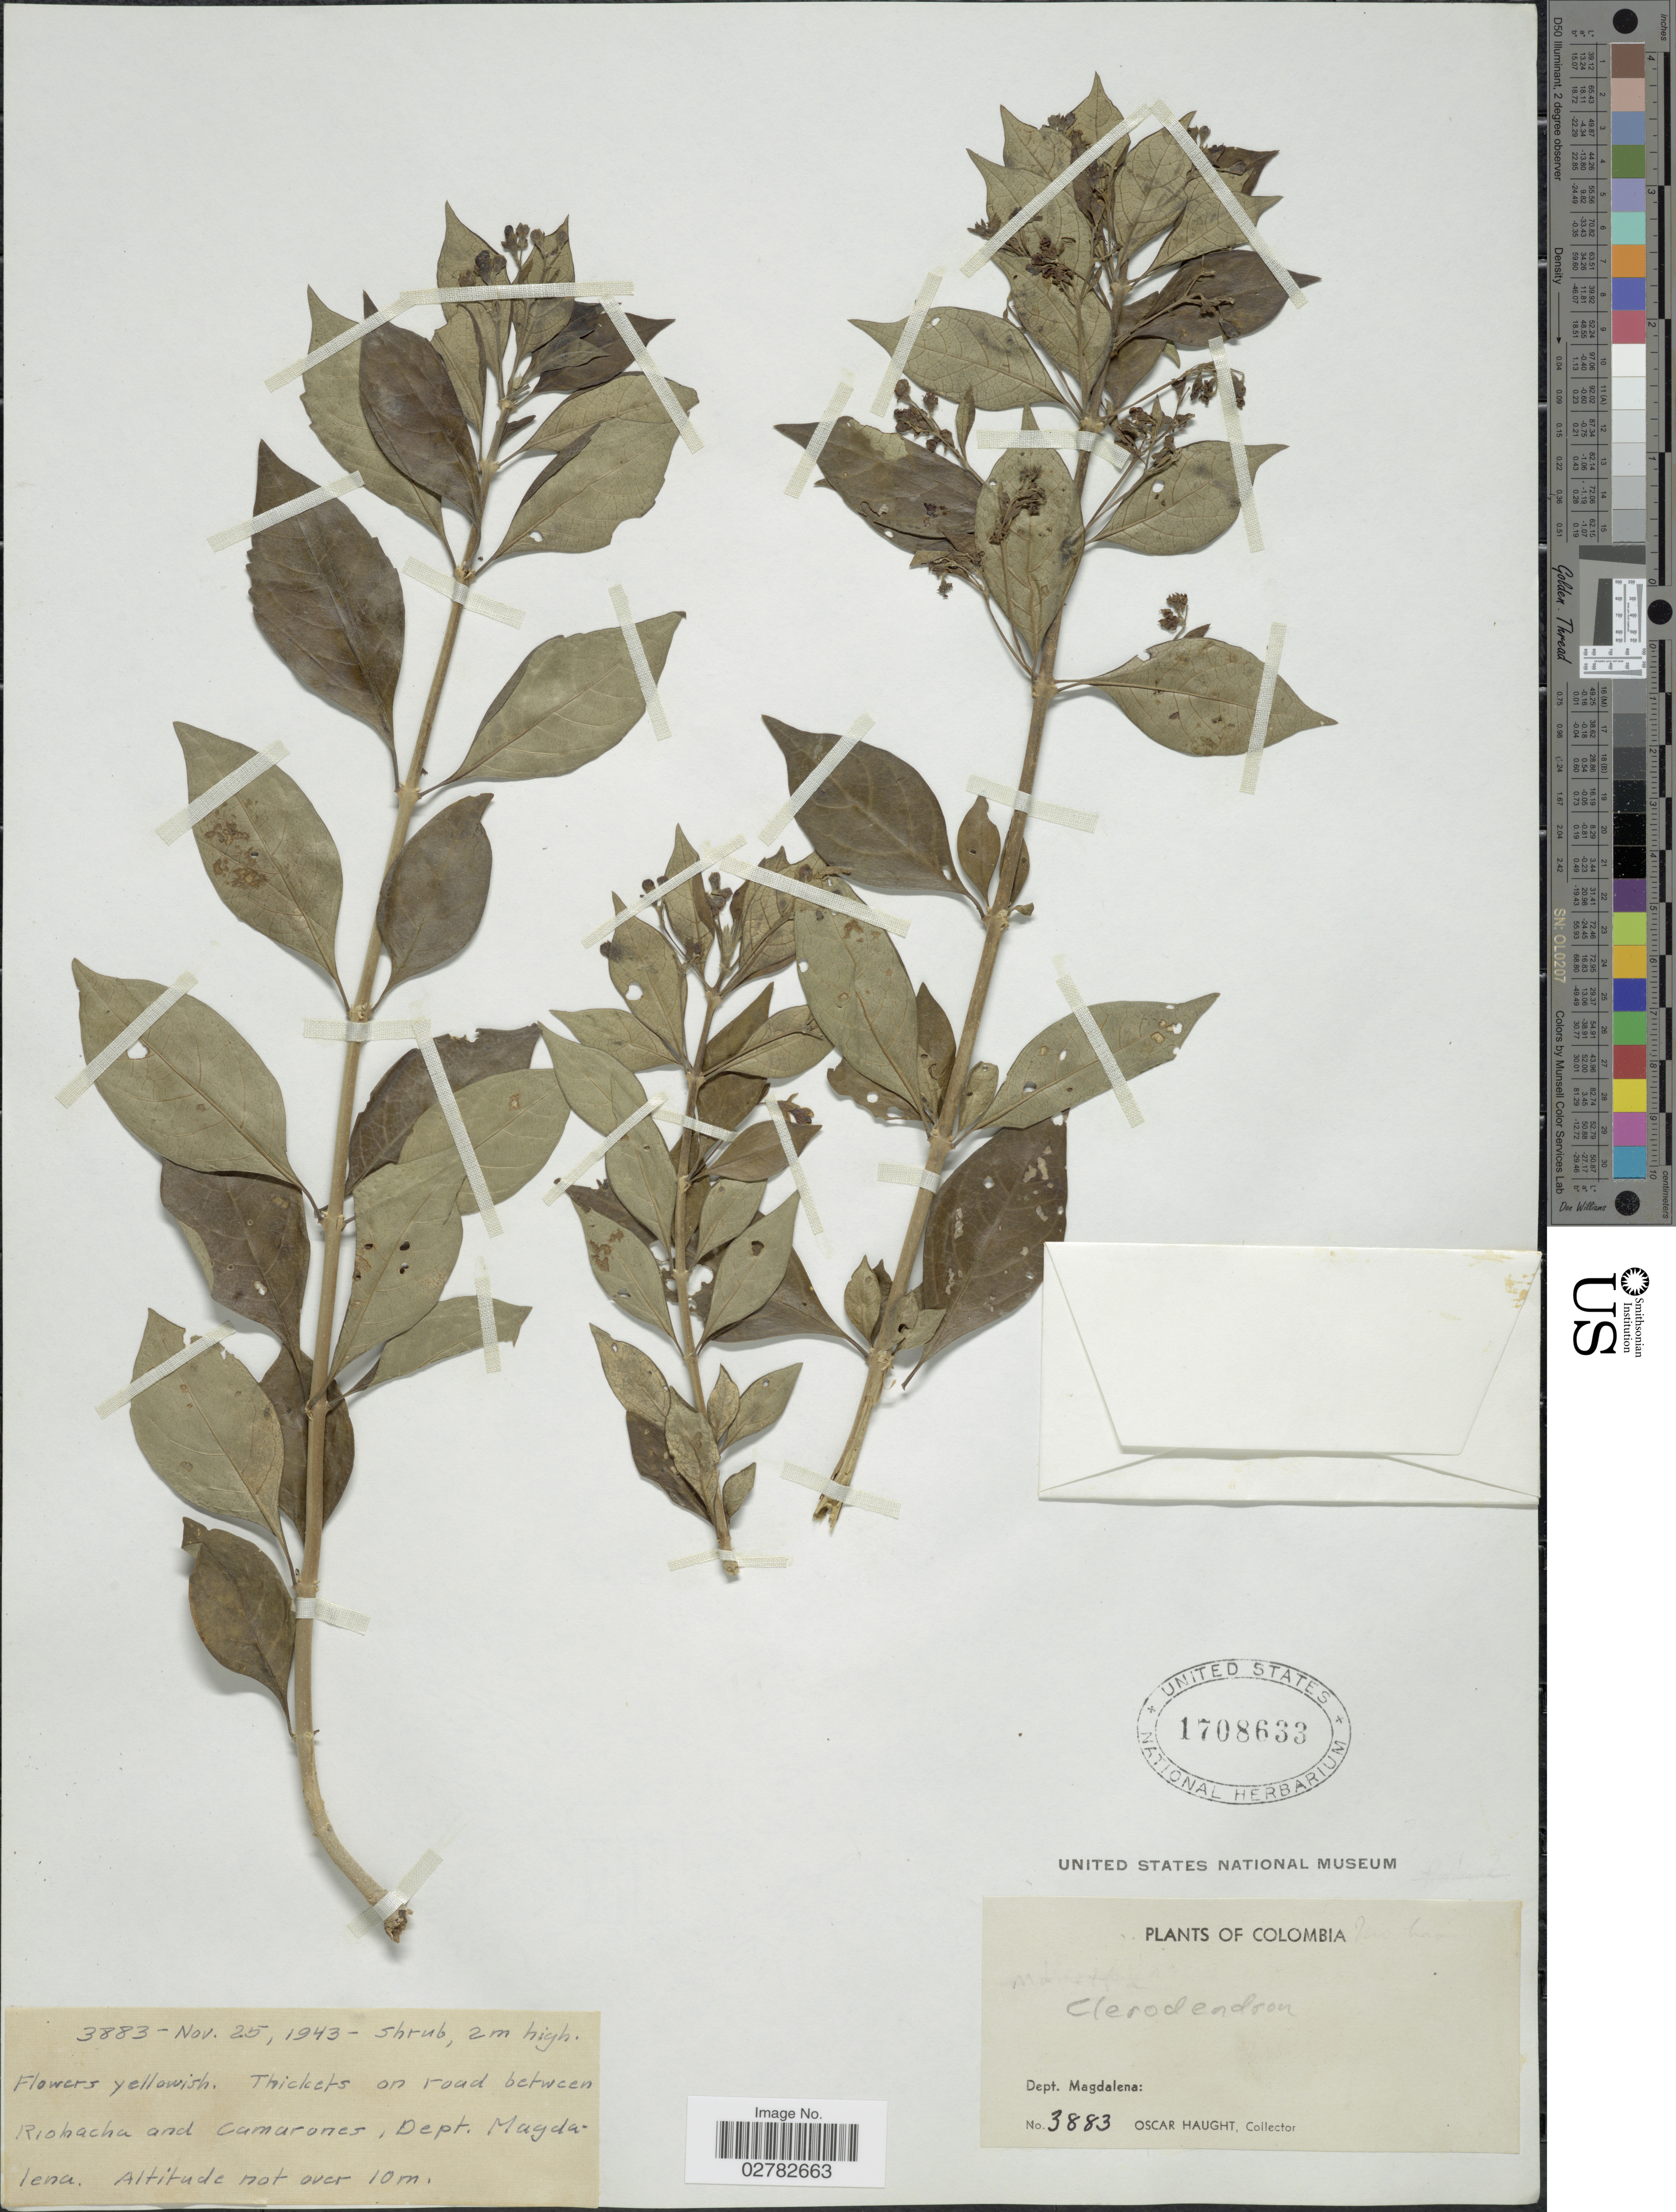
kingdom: Plantae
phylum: Tracheophyta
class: Magnoliopsida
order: Lamiales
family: Lamiaceae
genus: Clerodendrum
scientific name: Clerodendrum sp.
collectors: O. L. Haught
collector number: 3883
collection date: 1943-11-25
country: Colombia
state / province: Magdalena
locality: Thickets on road between Riohacha and Cumarones, Dept. Magdalena.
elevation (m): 10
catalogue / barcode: US 1708633